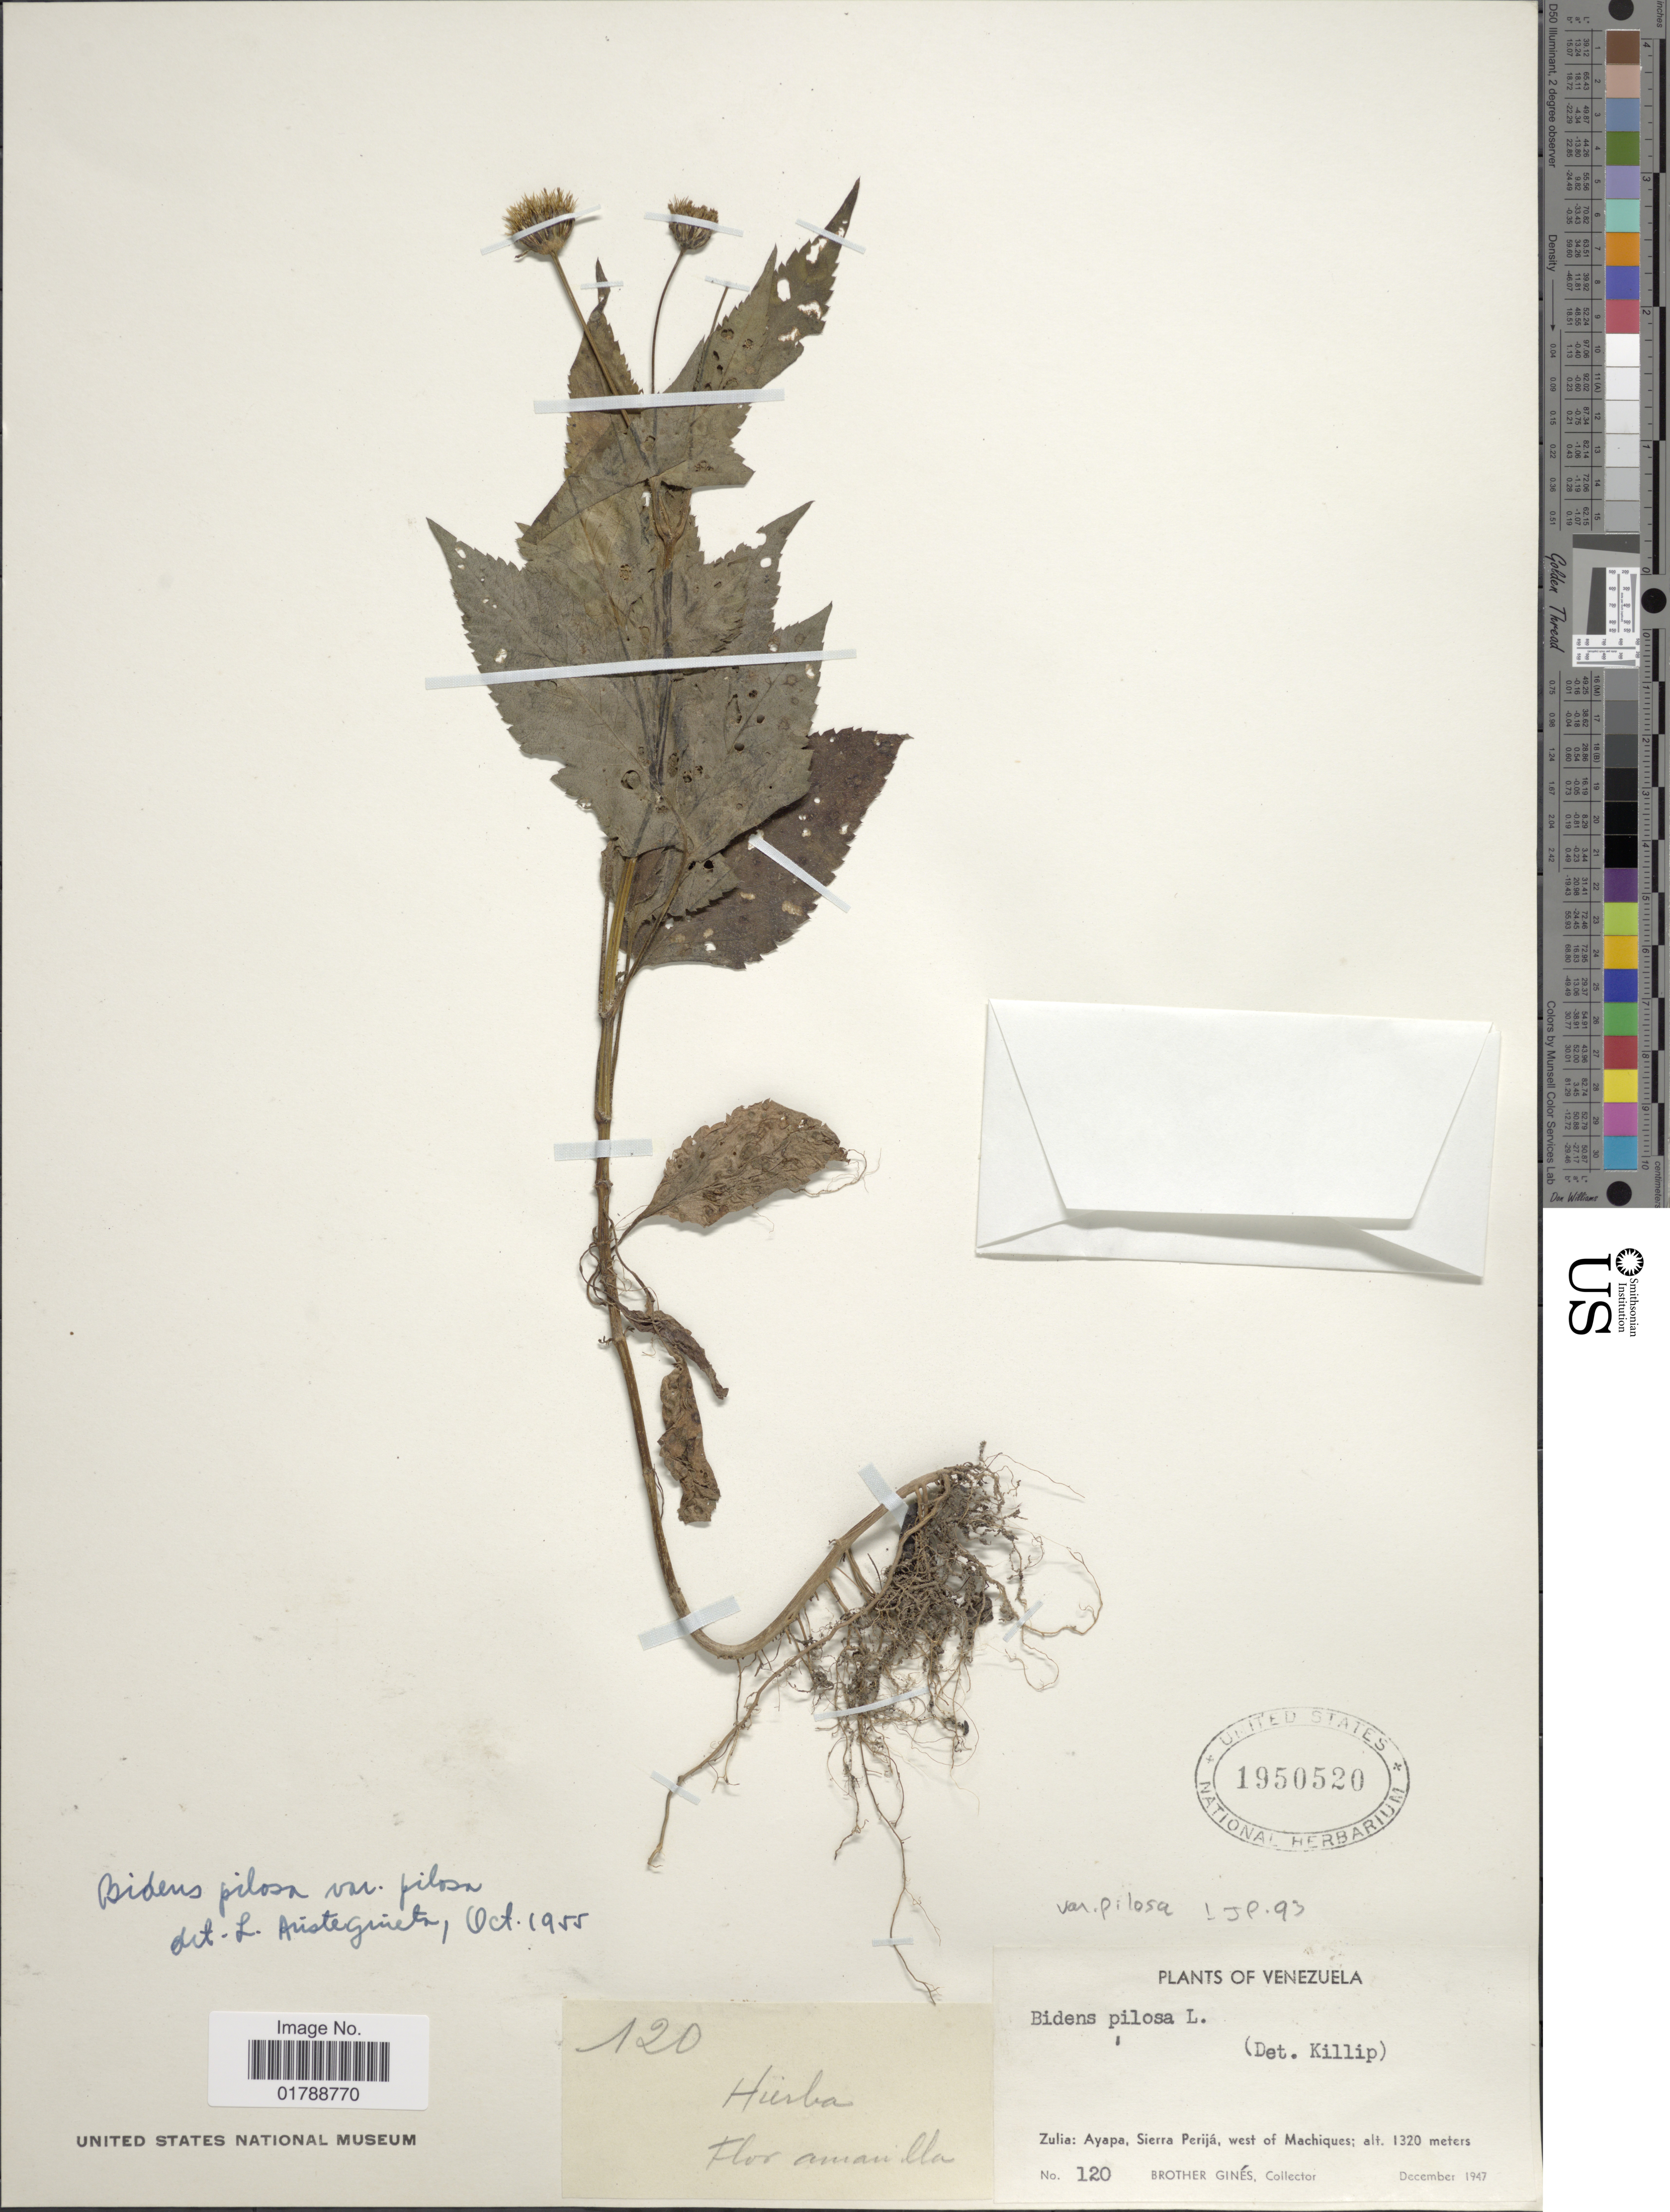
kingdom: Plantae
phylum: Tracheophyta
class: Magnoliopsida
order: Asterales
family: Asteraceae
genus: Bidens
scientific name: Bidens pilosa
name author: L.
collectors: Bro. Gines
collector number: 120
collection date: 1947-12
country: Venezuela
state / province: Zulia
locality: Ayapa, Sierra Perijá, west of Machiques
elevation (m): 1320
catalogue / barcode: US 1950520